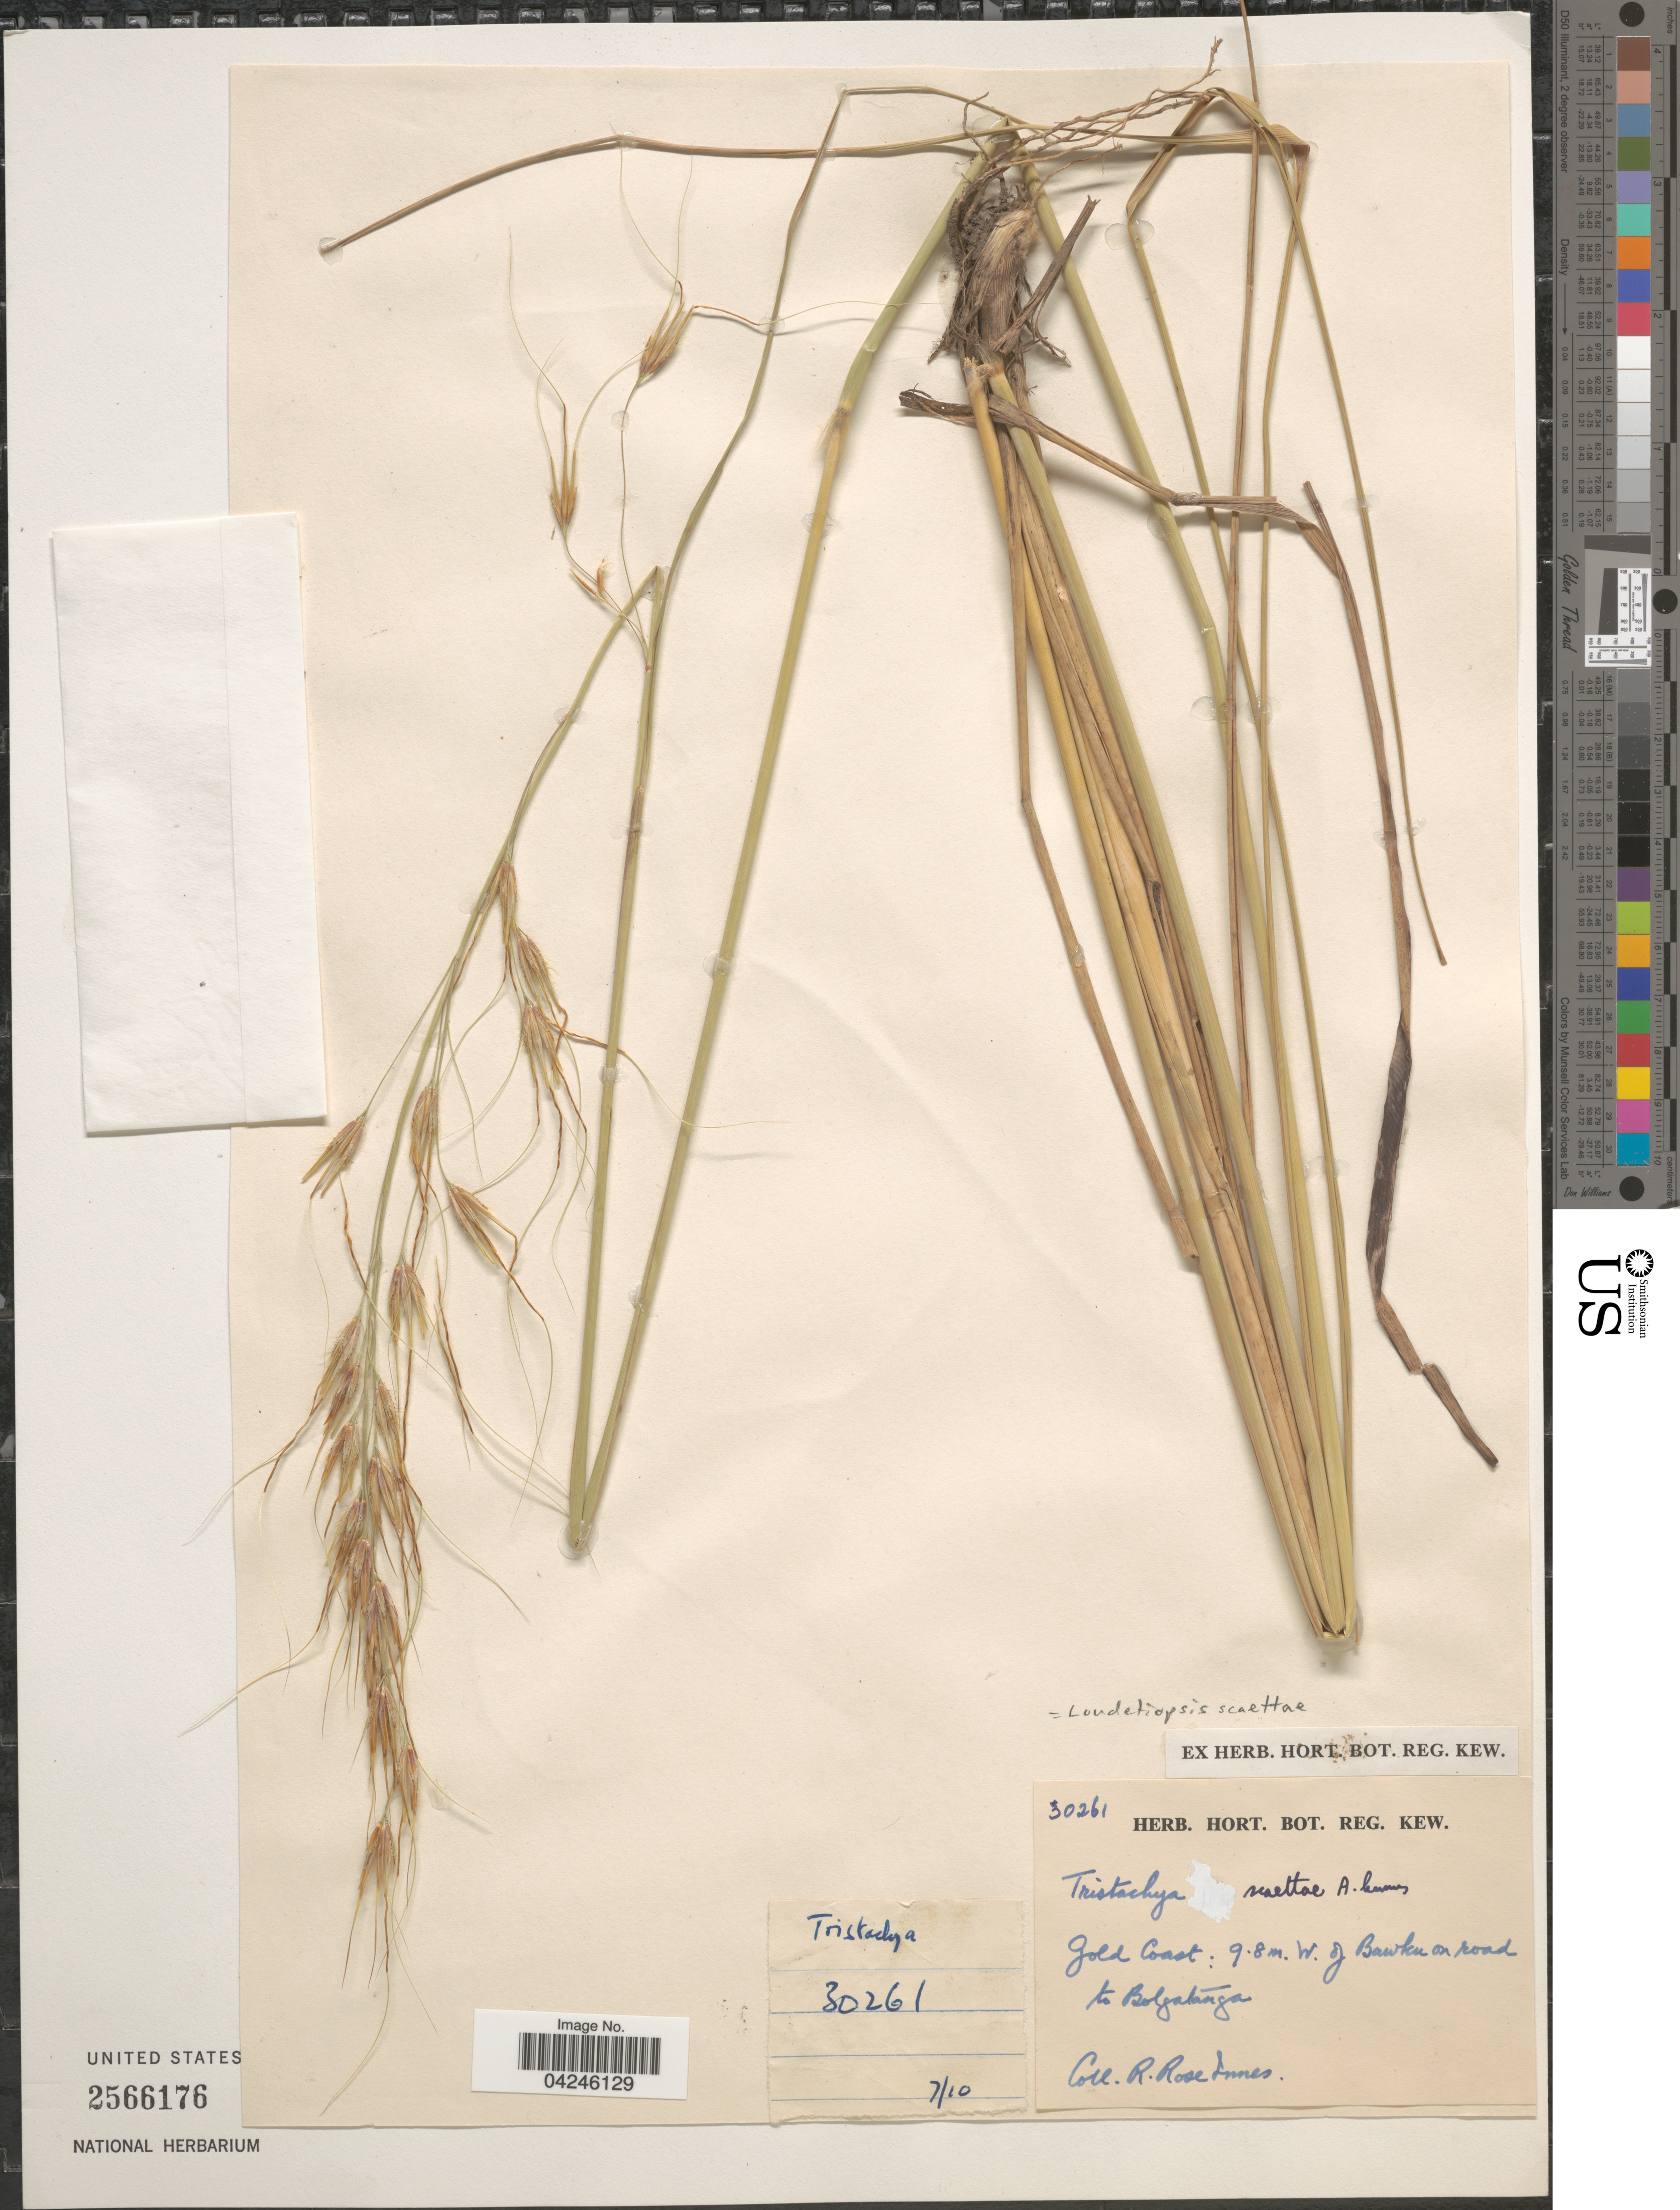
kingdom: Plantae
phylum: Tracheophyta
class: Liliopsida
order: Poales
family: Poaceae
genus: Loudetiopsis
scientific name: Loudetiopsis scaettae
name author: (A. Camus) Clayton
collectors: R. Rose-Innes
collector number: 30261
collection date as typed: Transcribed d/m/y: /7/10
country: Ghana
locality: Gold Coast: 9.8 m. W. of Bawku on road to Bolgatanga.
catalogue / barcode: US 2566176